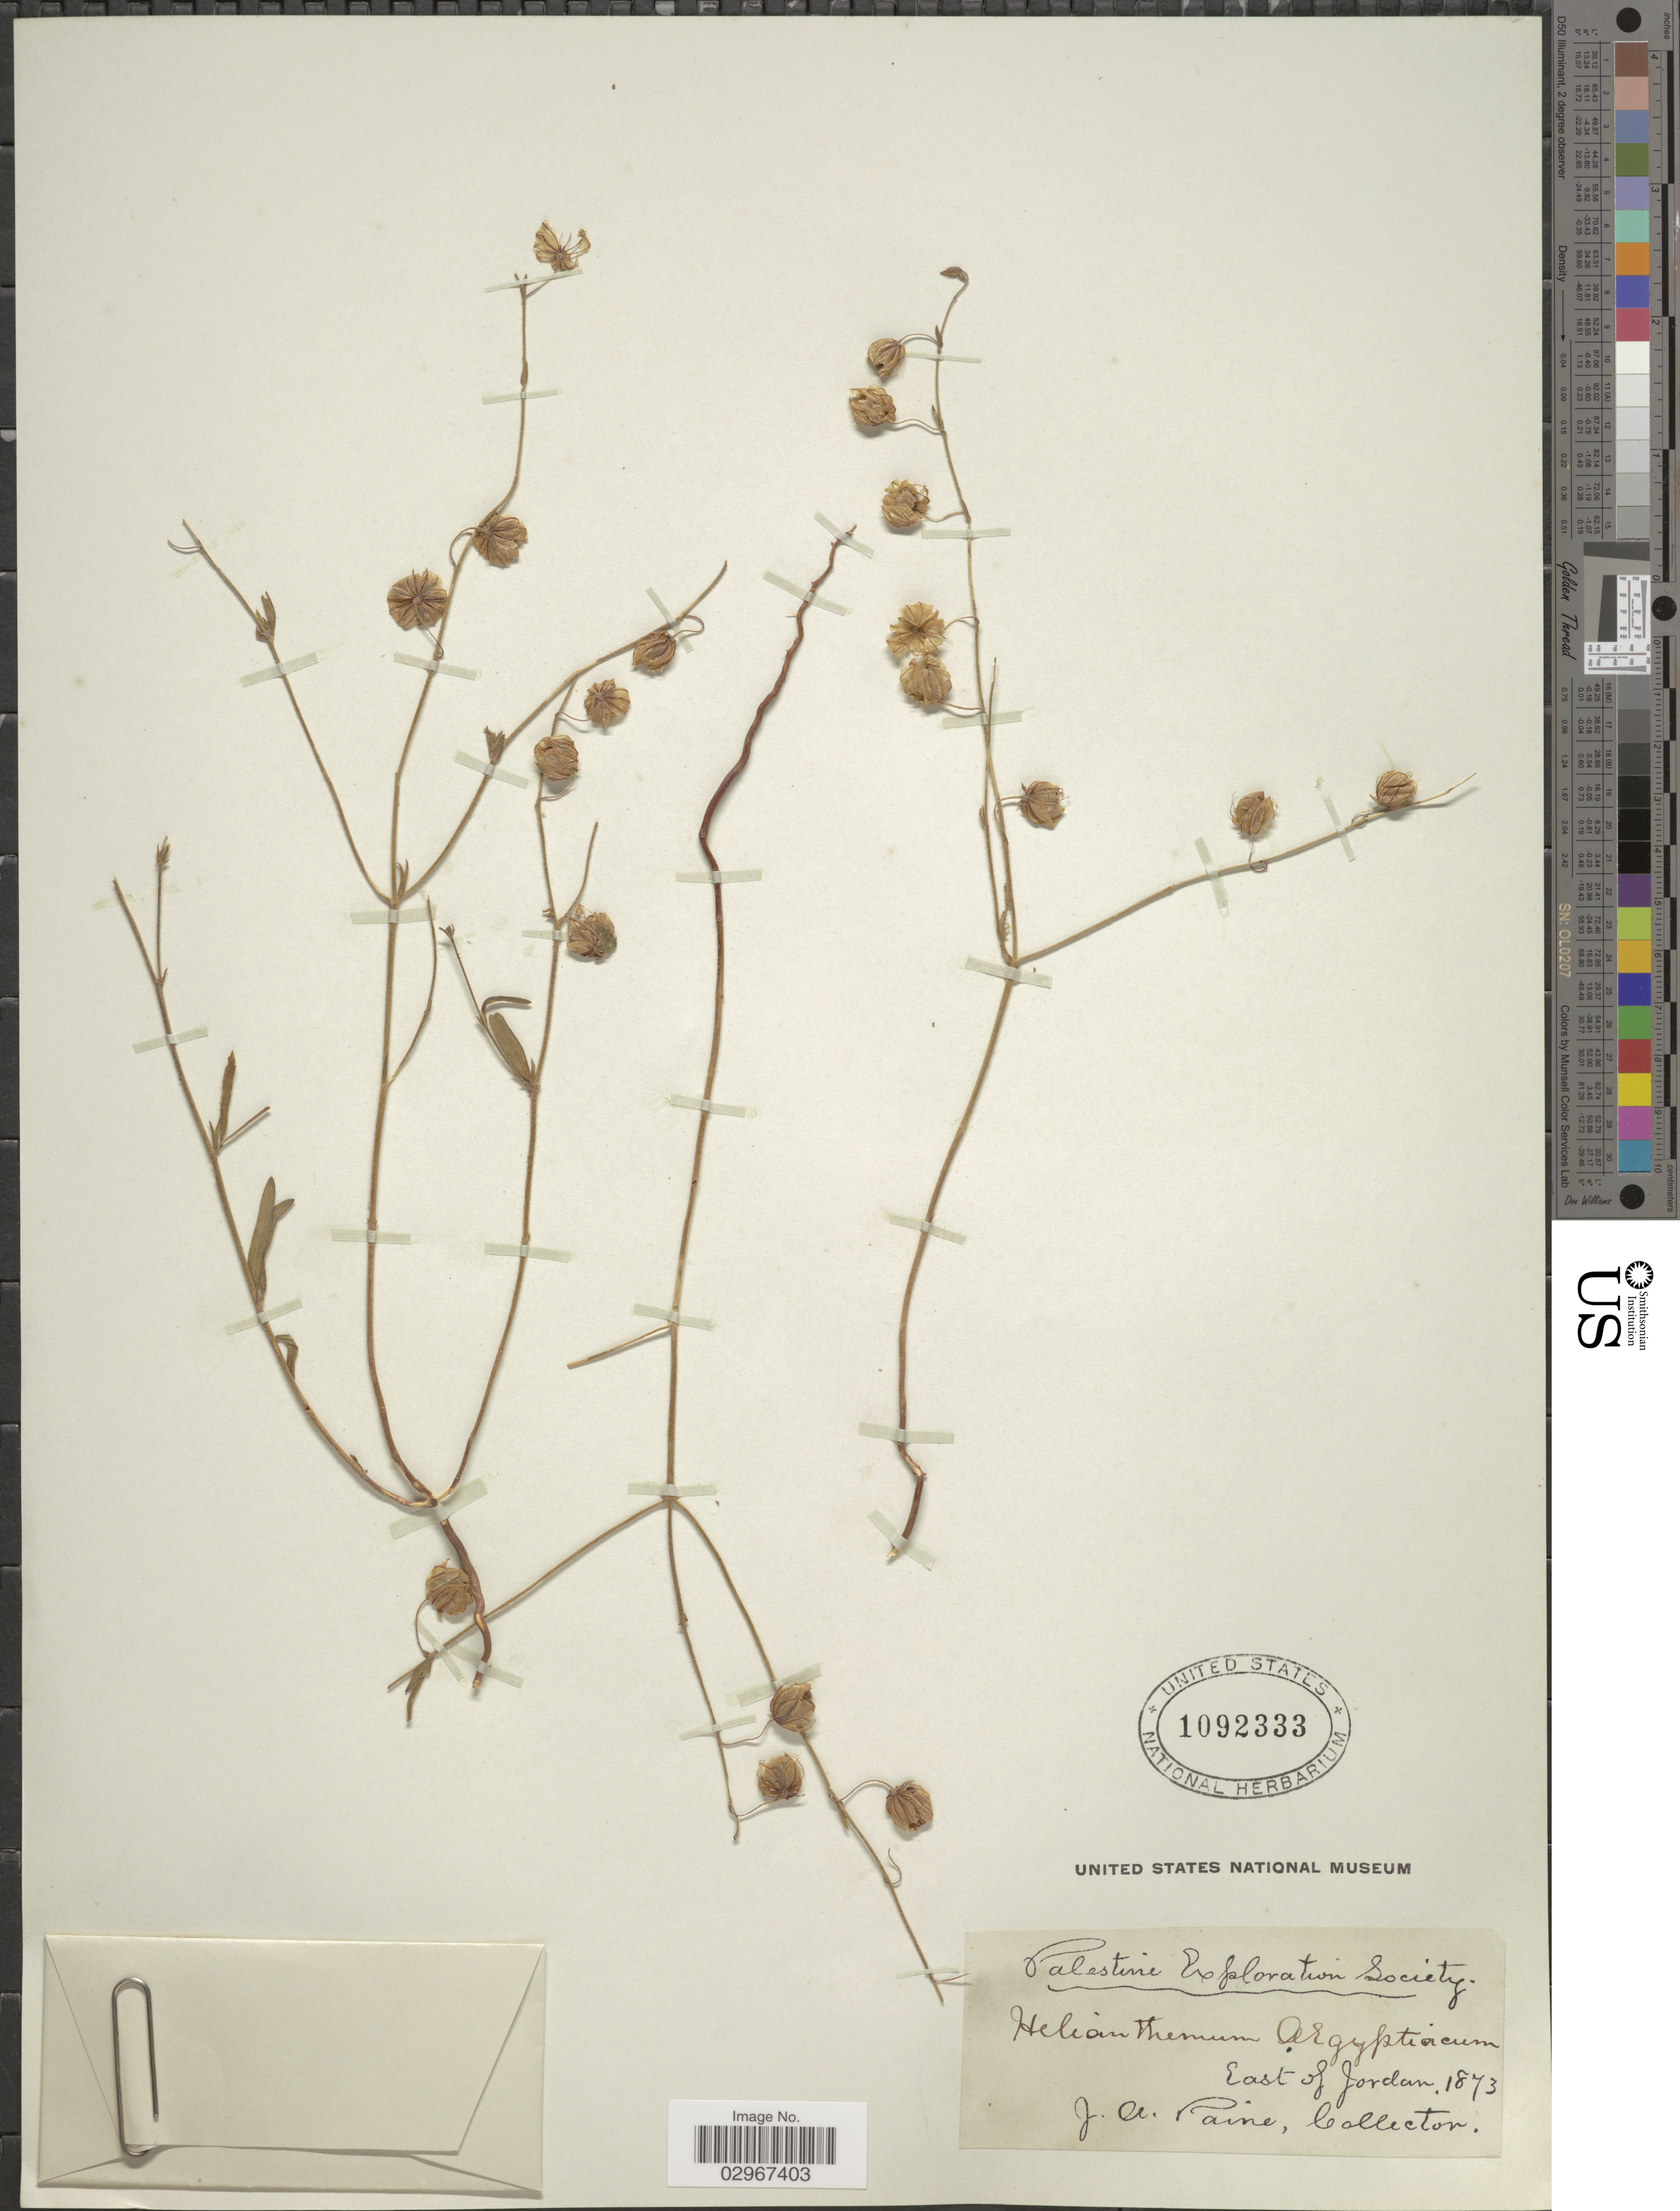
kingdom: Plantae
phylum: Tracheophyta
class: Magnoliopsida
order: Malvales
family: Cistaceae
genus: Helianthemum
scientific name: Helianthemum aegyptiacum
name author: (L.) Mill.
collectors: J. A. Paine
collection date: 1873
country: Jordan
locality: East of Jordan.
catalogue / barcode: US 1092333